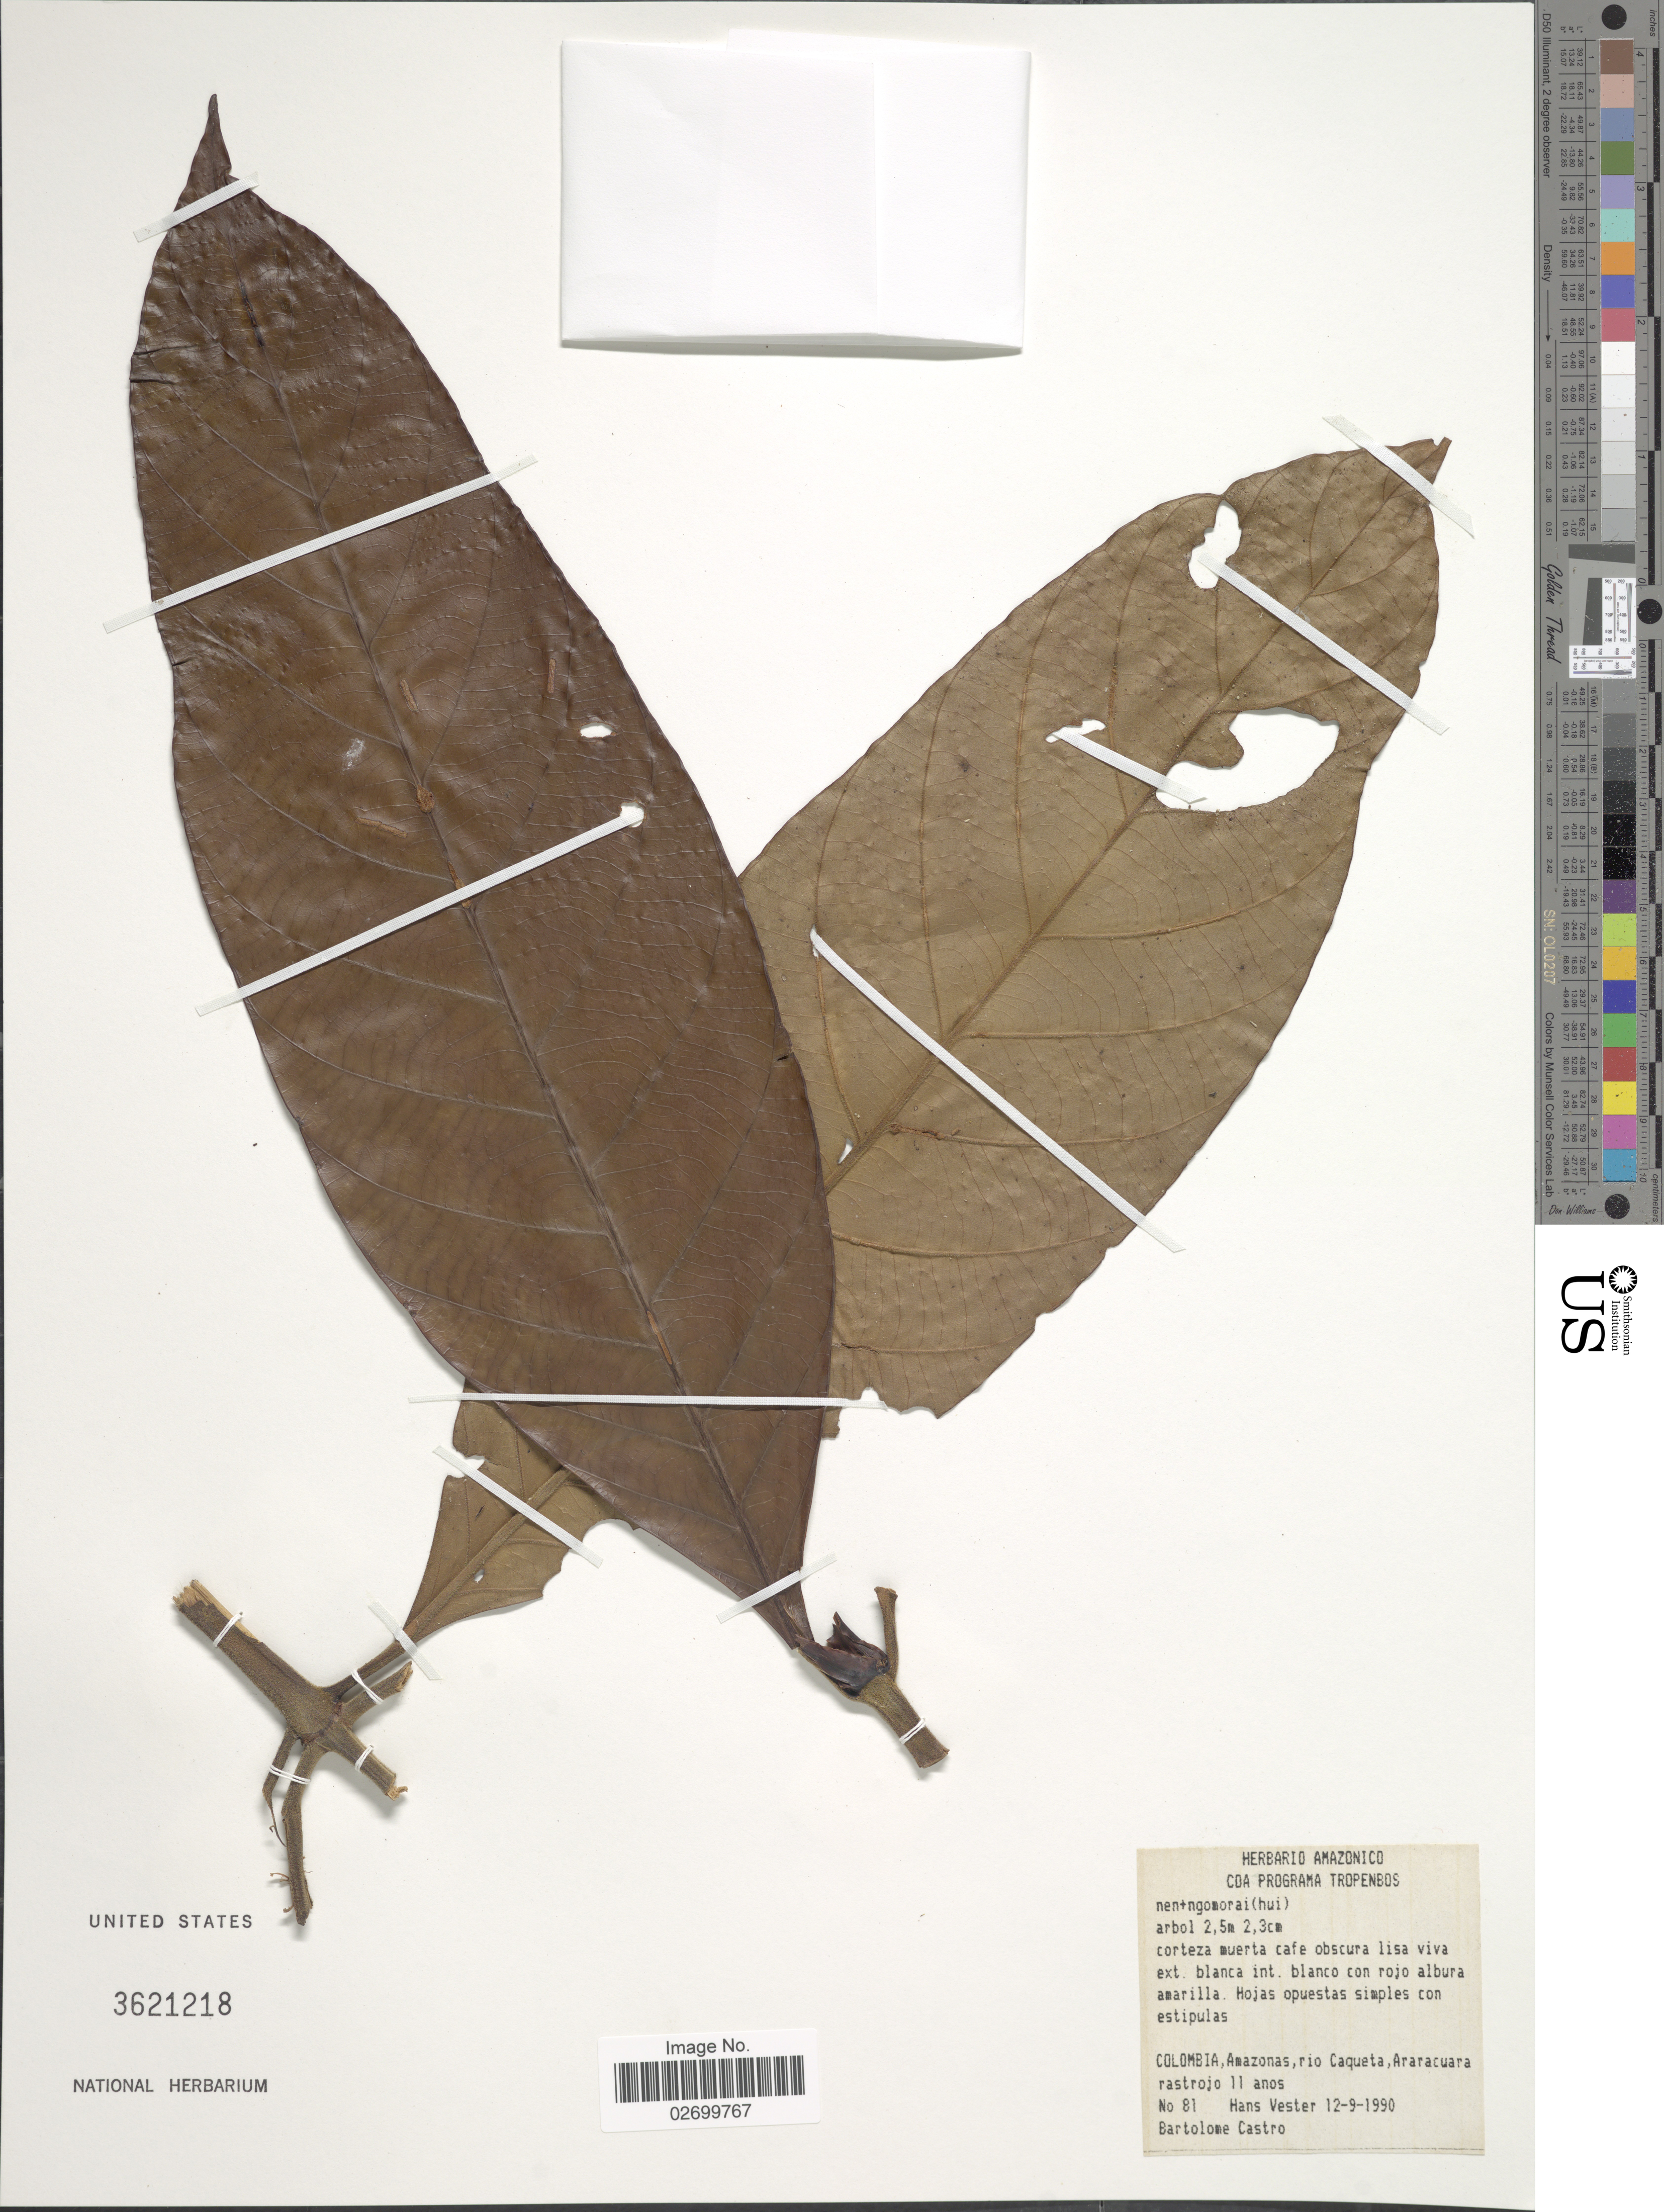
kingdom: Plantae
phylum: Tracheophyta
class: Magnoliopsida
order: Gentianales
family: Rubiaceae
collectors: H. Vester & B. Castro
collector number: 81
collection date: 1990-09-12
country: Colombia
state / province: Amazônas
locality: Rio Caqueta, Araracuara rastrojo 11 anos.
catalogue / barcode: US 2621218